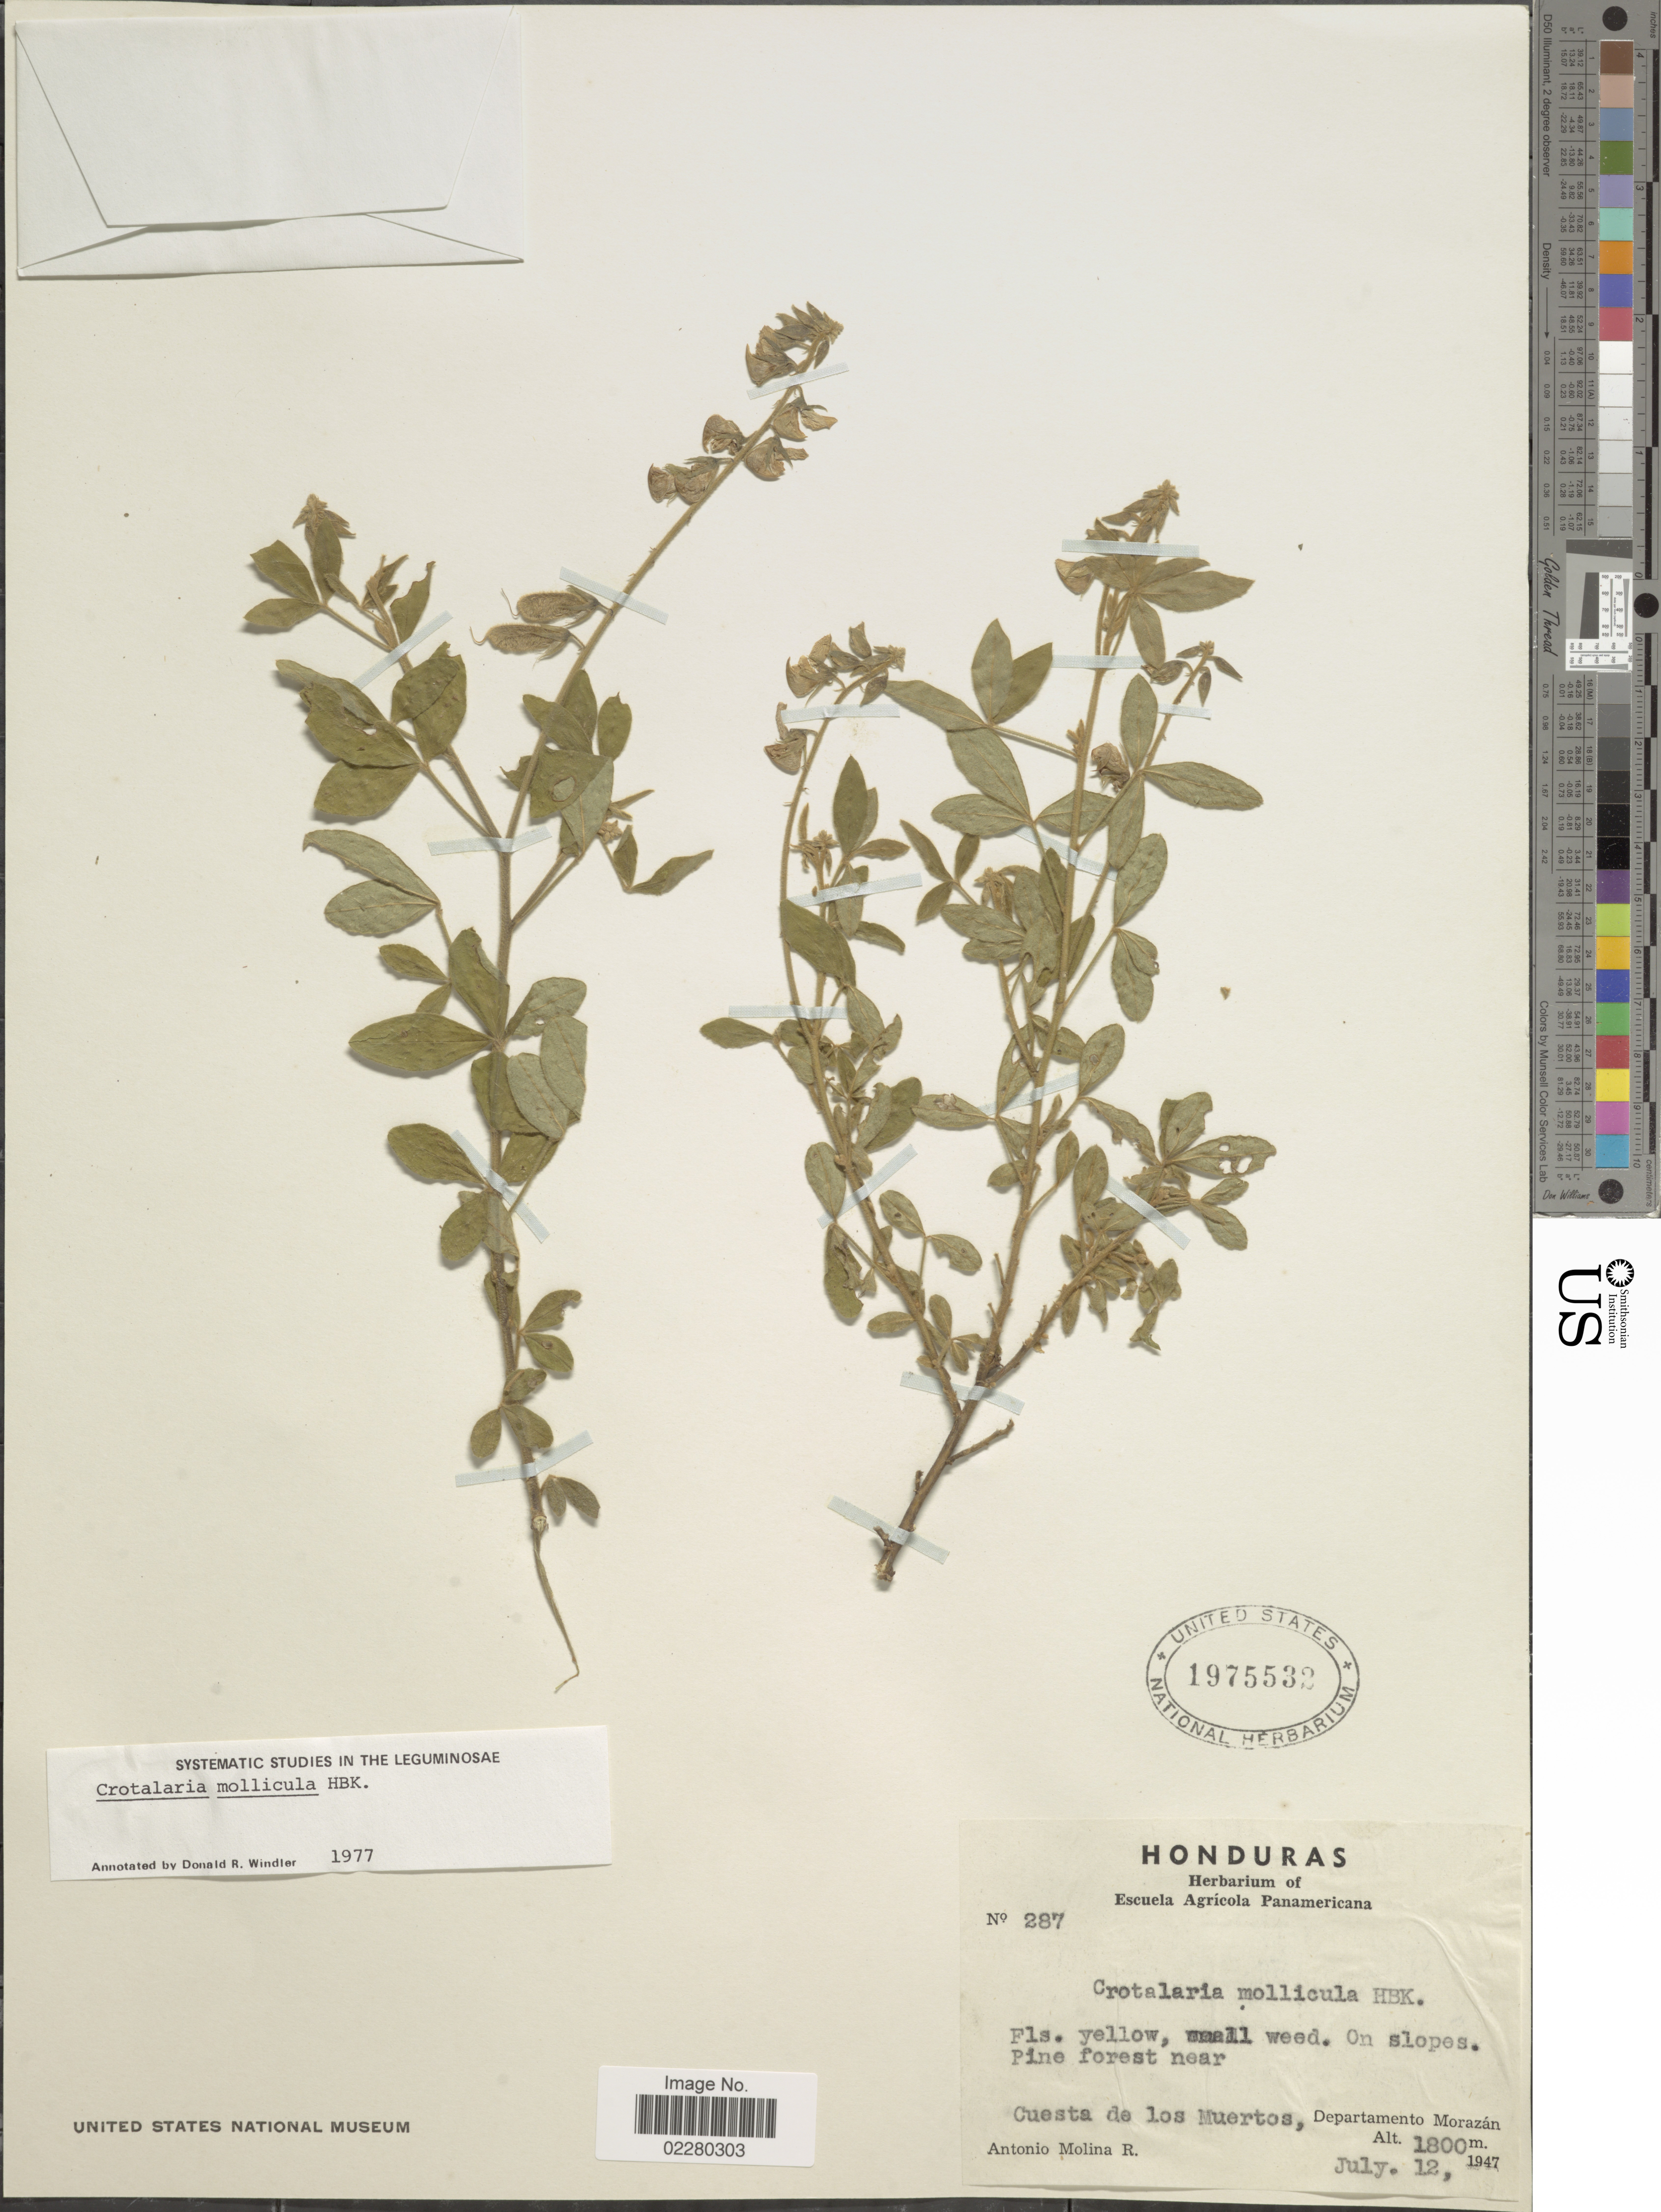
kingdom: Plantae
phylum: Tracheophyta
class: Magnoliopsida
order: Fabales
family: Fabaceae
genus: Crotalaria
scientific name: Crotalaria mollicula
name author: Kunth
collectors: A. Molina R.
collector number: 287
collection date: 1947-07-12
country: Honduras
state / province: Fco. Morazán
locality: On slopes. Pine forest near Cuesta de los Muertos, Departamento Morazán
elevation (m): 1800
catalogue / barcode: US 1975532